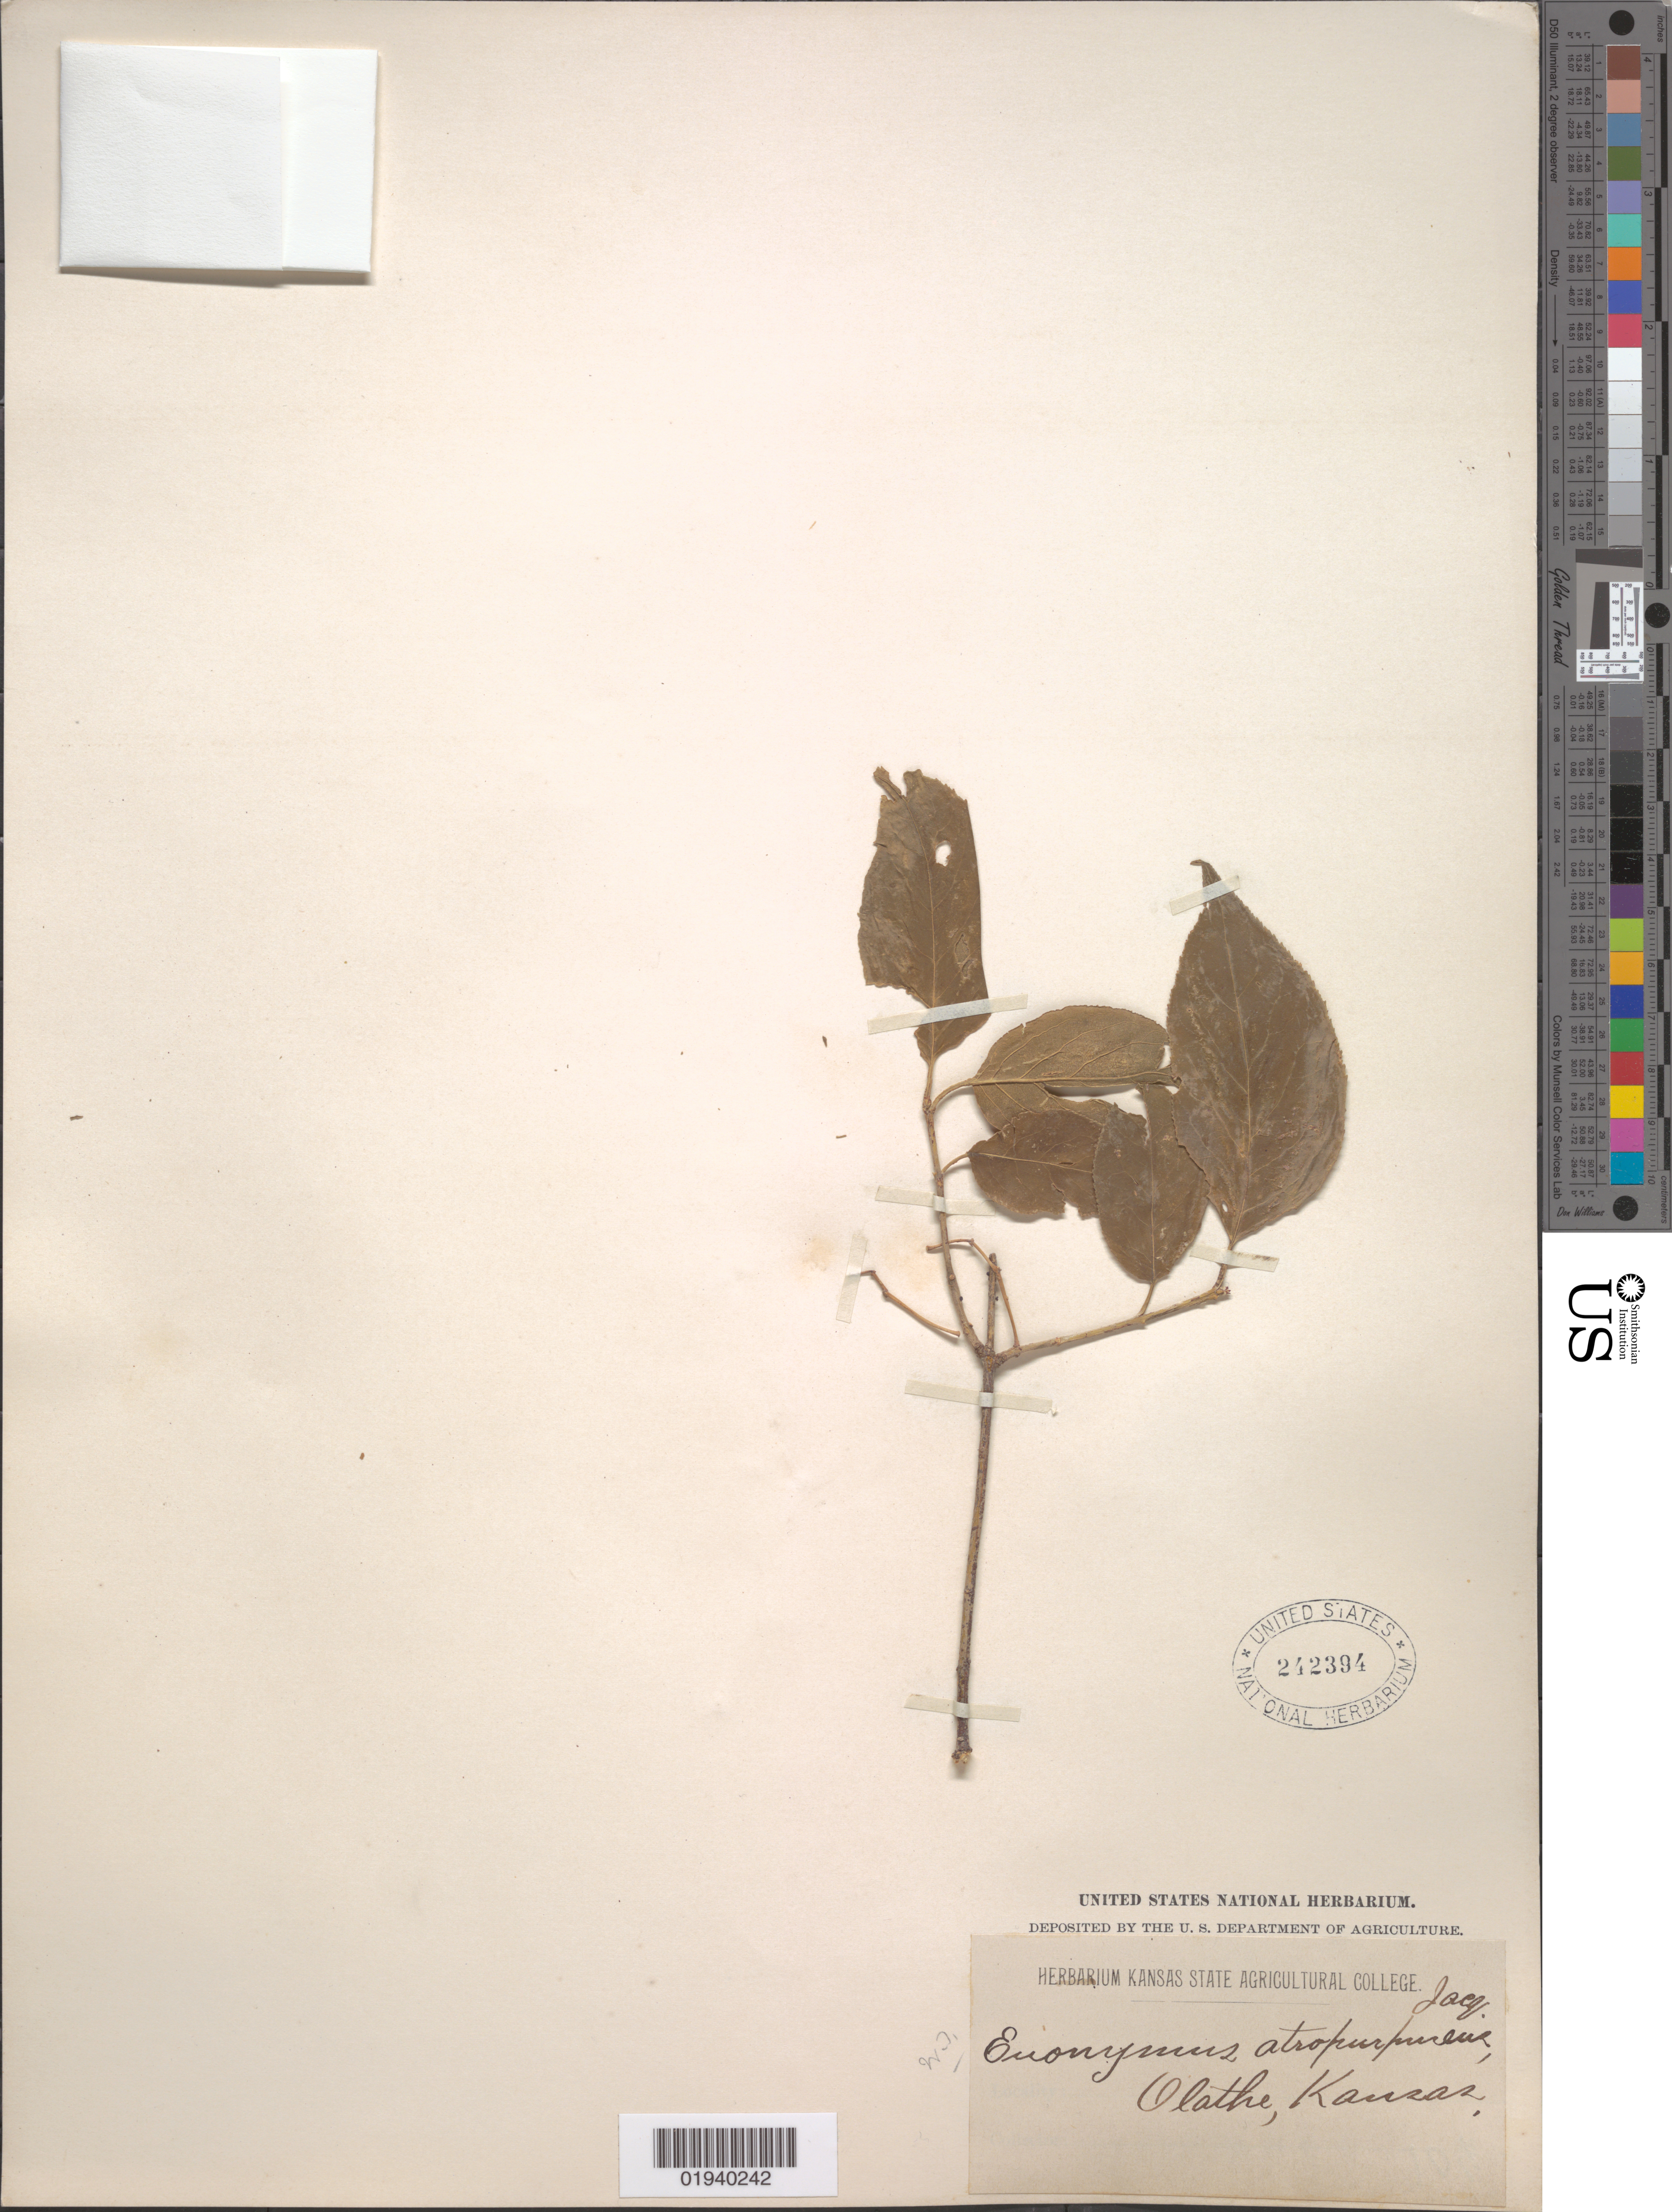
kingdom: Plantae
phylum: Tracheophyta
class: Magnoliopsida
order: Celastrales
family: Celastraceae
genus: Euonymus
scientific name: Euonymus atropurpureus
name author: Jacq.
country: United States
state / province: Kansas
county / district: Johnson County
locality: Olathe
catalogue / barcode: US 242394